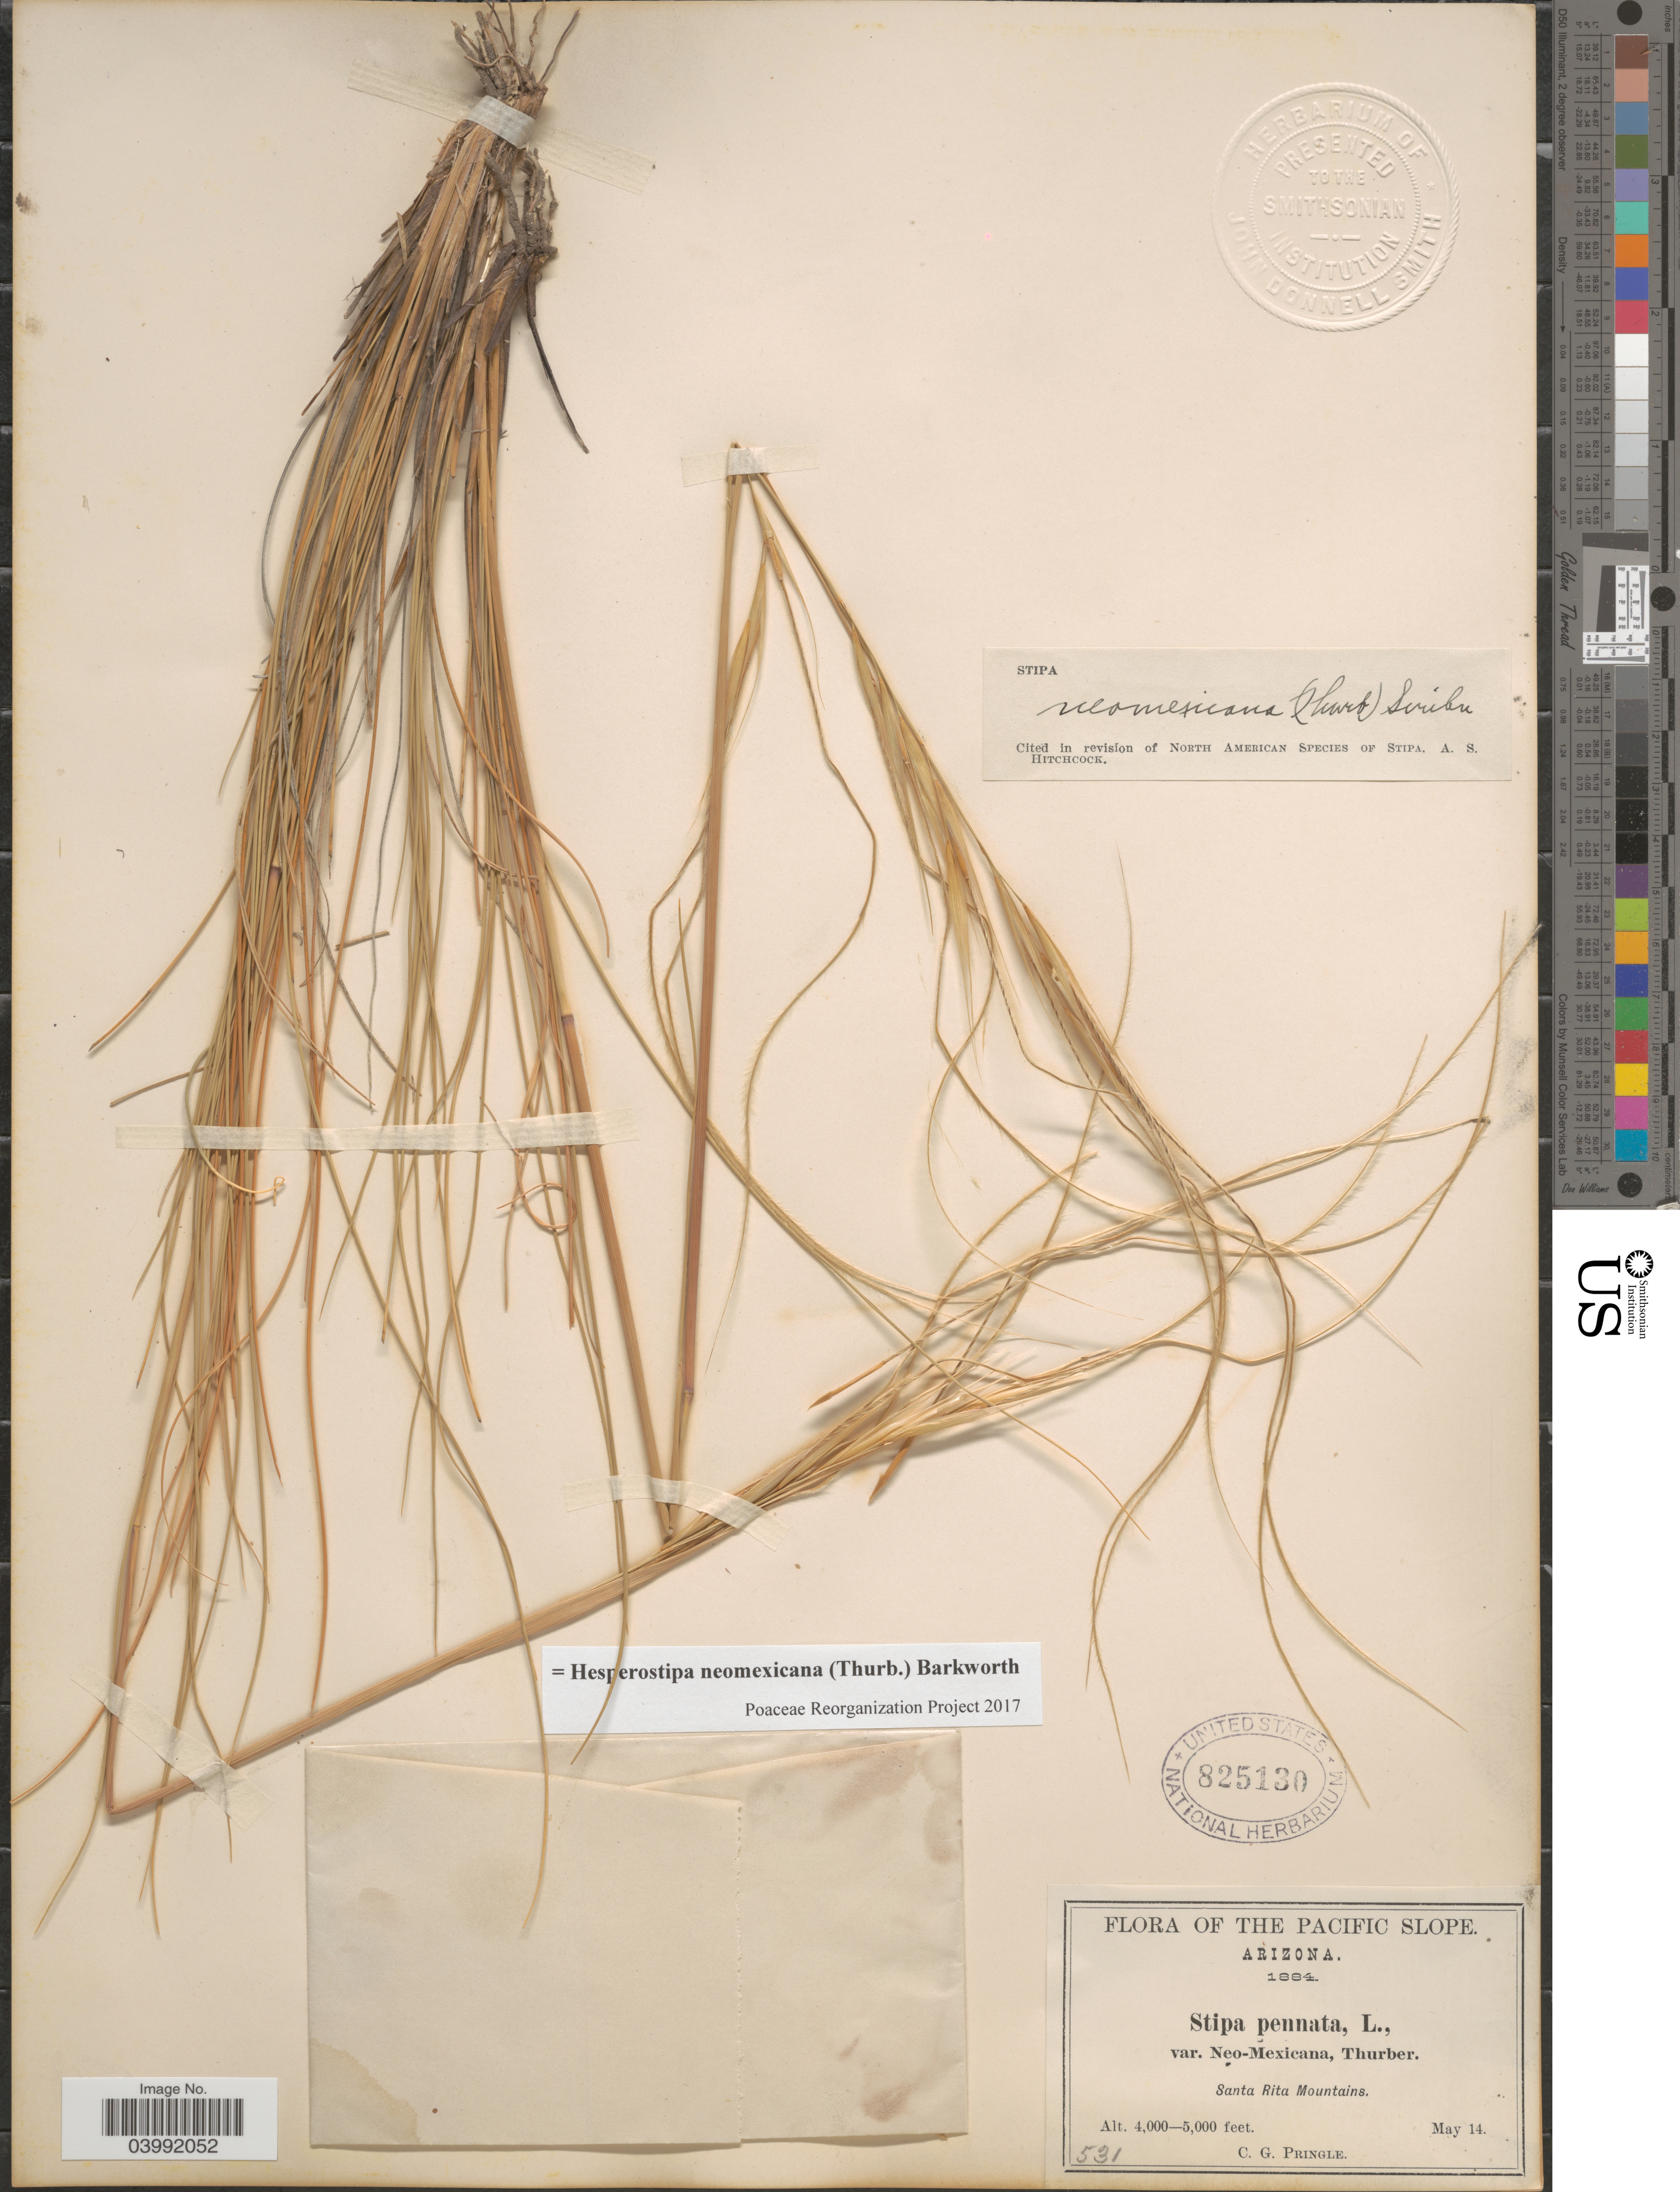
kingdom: Plantae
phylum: Tracheophyta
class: Liliopsida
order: Poales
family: Poaceae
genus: Hesperostipa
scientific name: Hesperostipa neomexicana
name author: (Thurb.) Barkworth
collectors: C. G. Pringle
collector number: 531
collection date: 1884-05-14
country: United States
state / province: Arizona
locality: The Pacific Slope. Santa Rita Mountains.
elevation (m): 1219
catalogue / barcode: US 825130